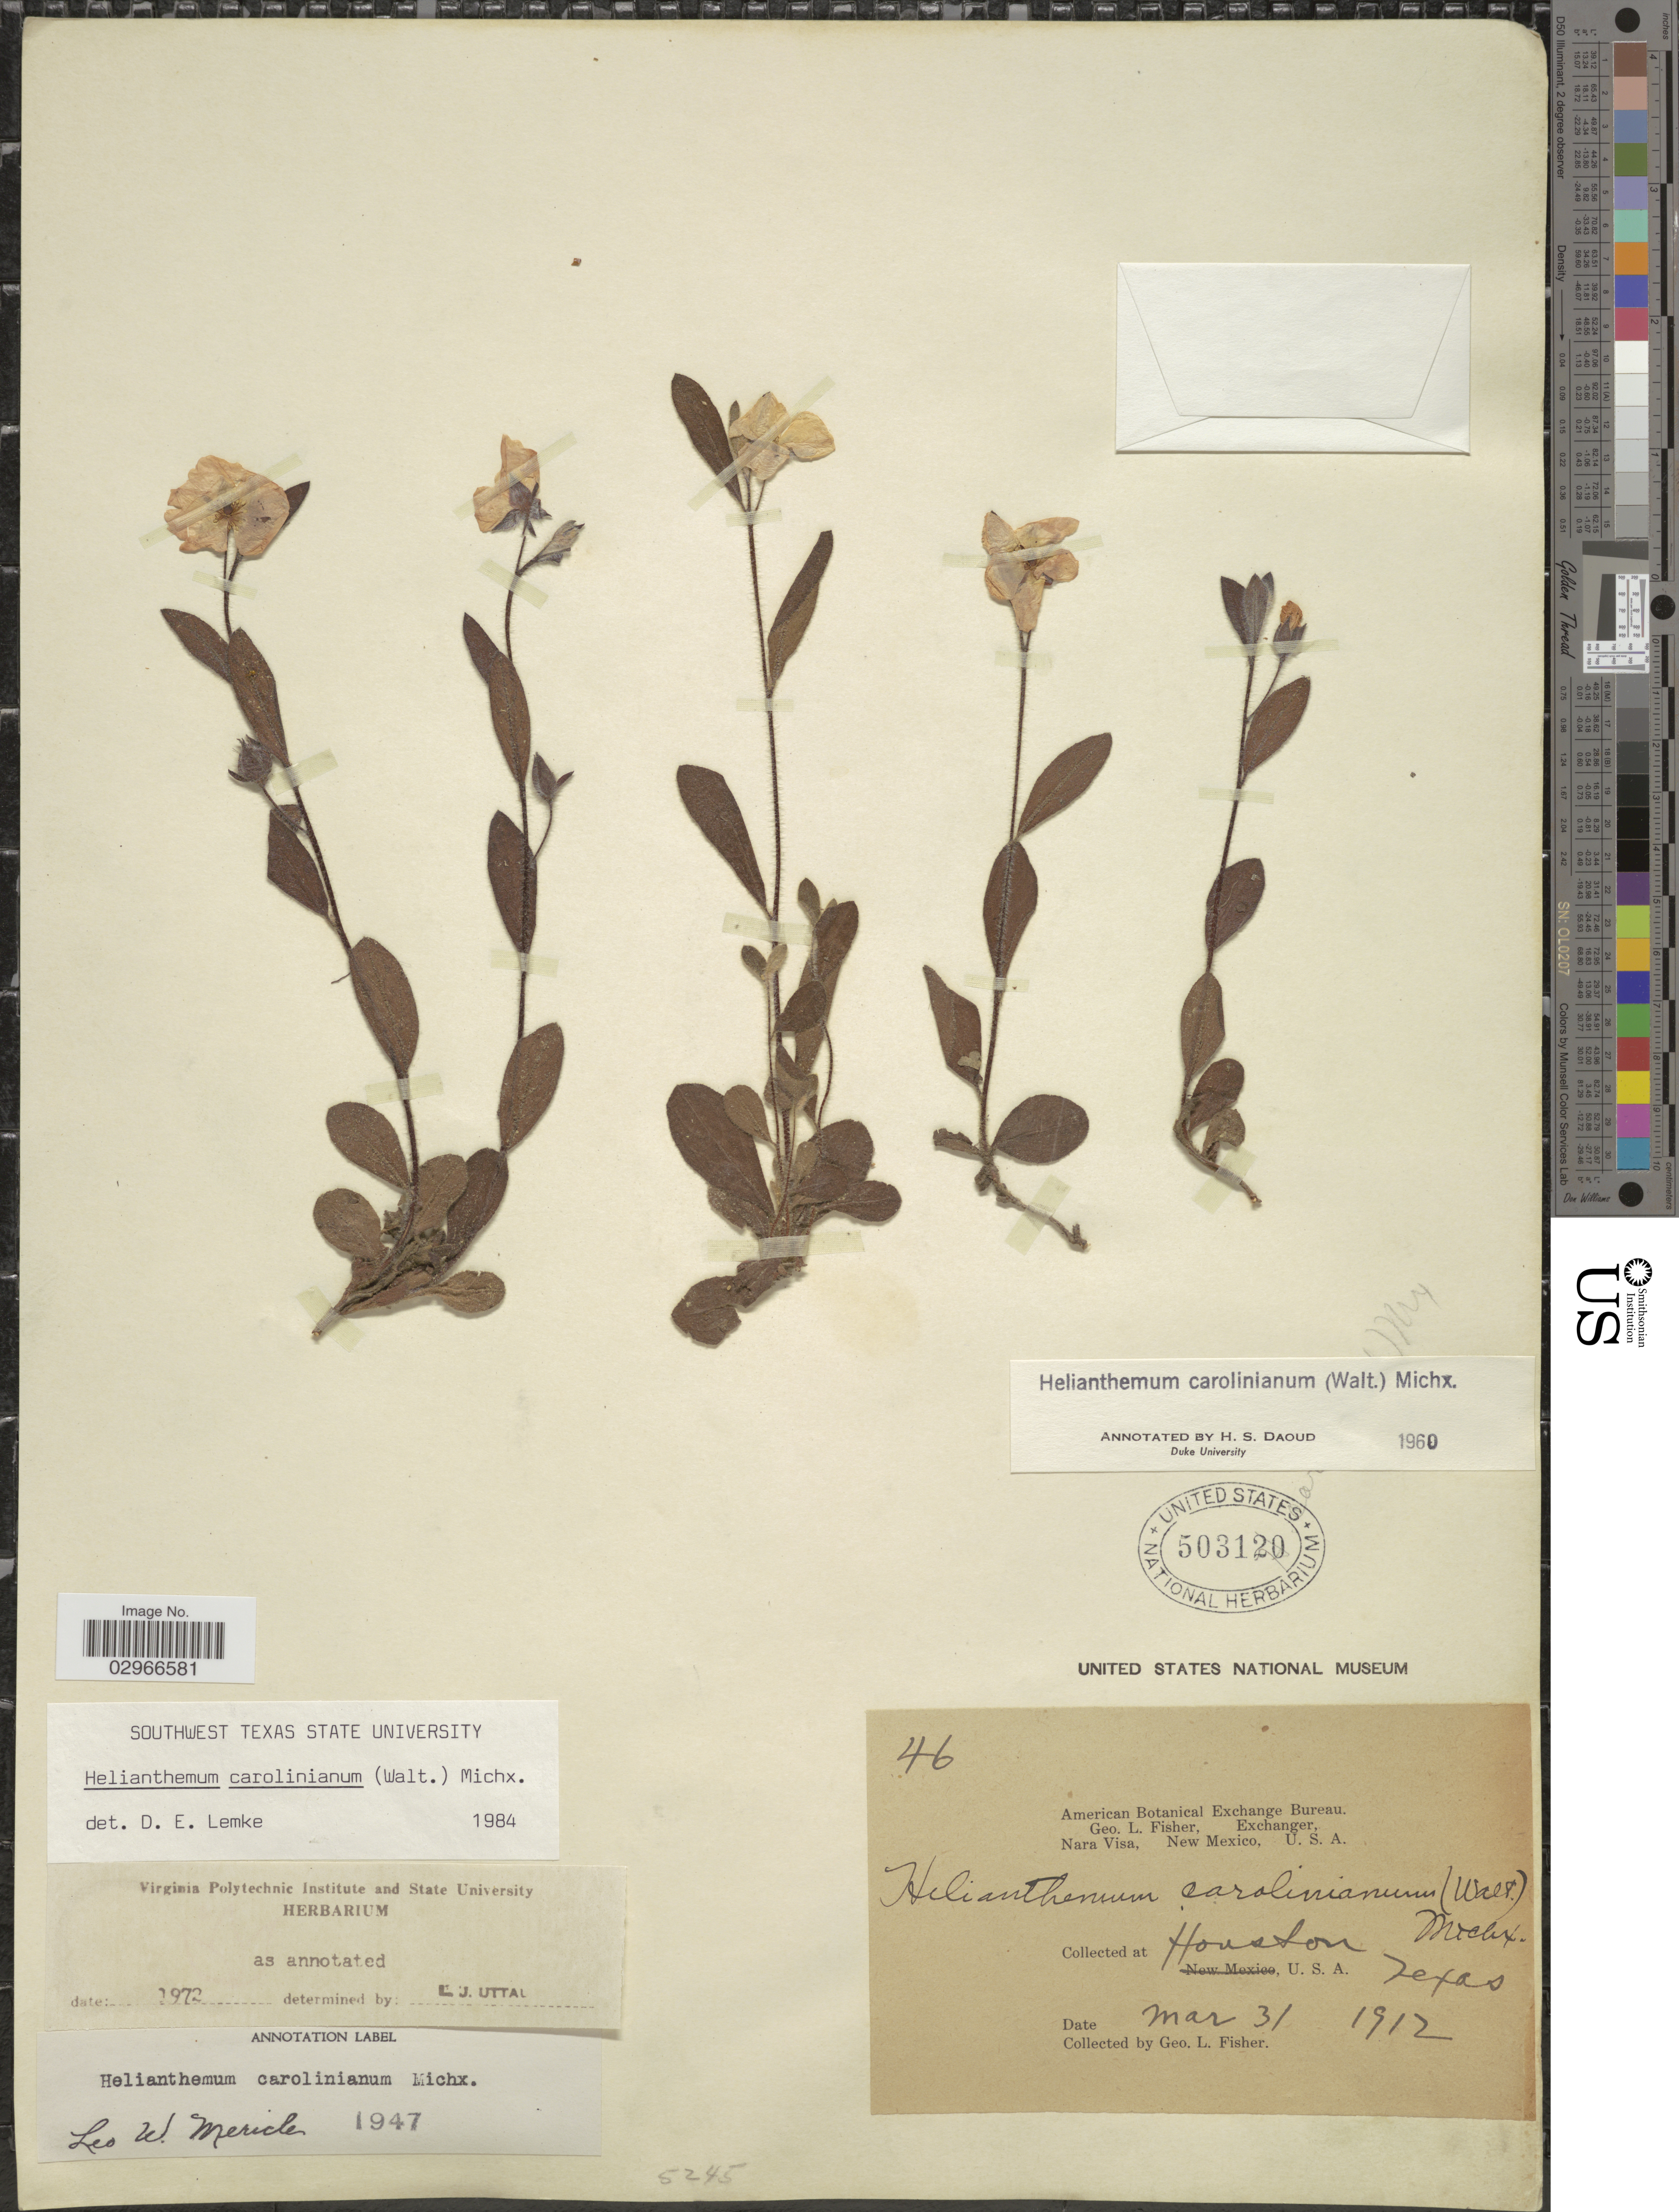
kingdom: Plantae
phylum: Tracheophyta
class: Magnoliopsida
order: Malvales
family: Cistaceae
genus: Helianthemum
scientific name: Helianthemum carolinianum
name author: (Walter) Michx.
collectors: G. L. Fisher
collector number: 46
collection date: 1912-03-31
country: United States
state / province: Texas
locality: Houston.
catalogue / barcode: US 503120